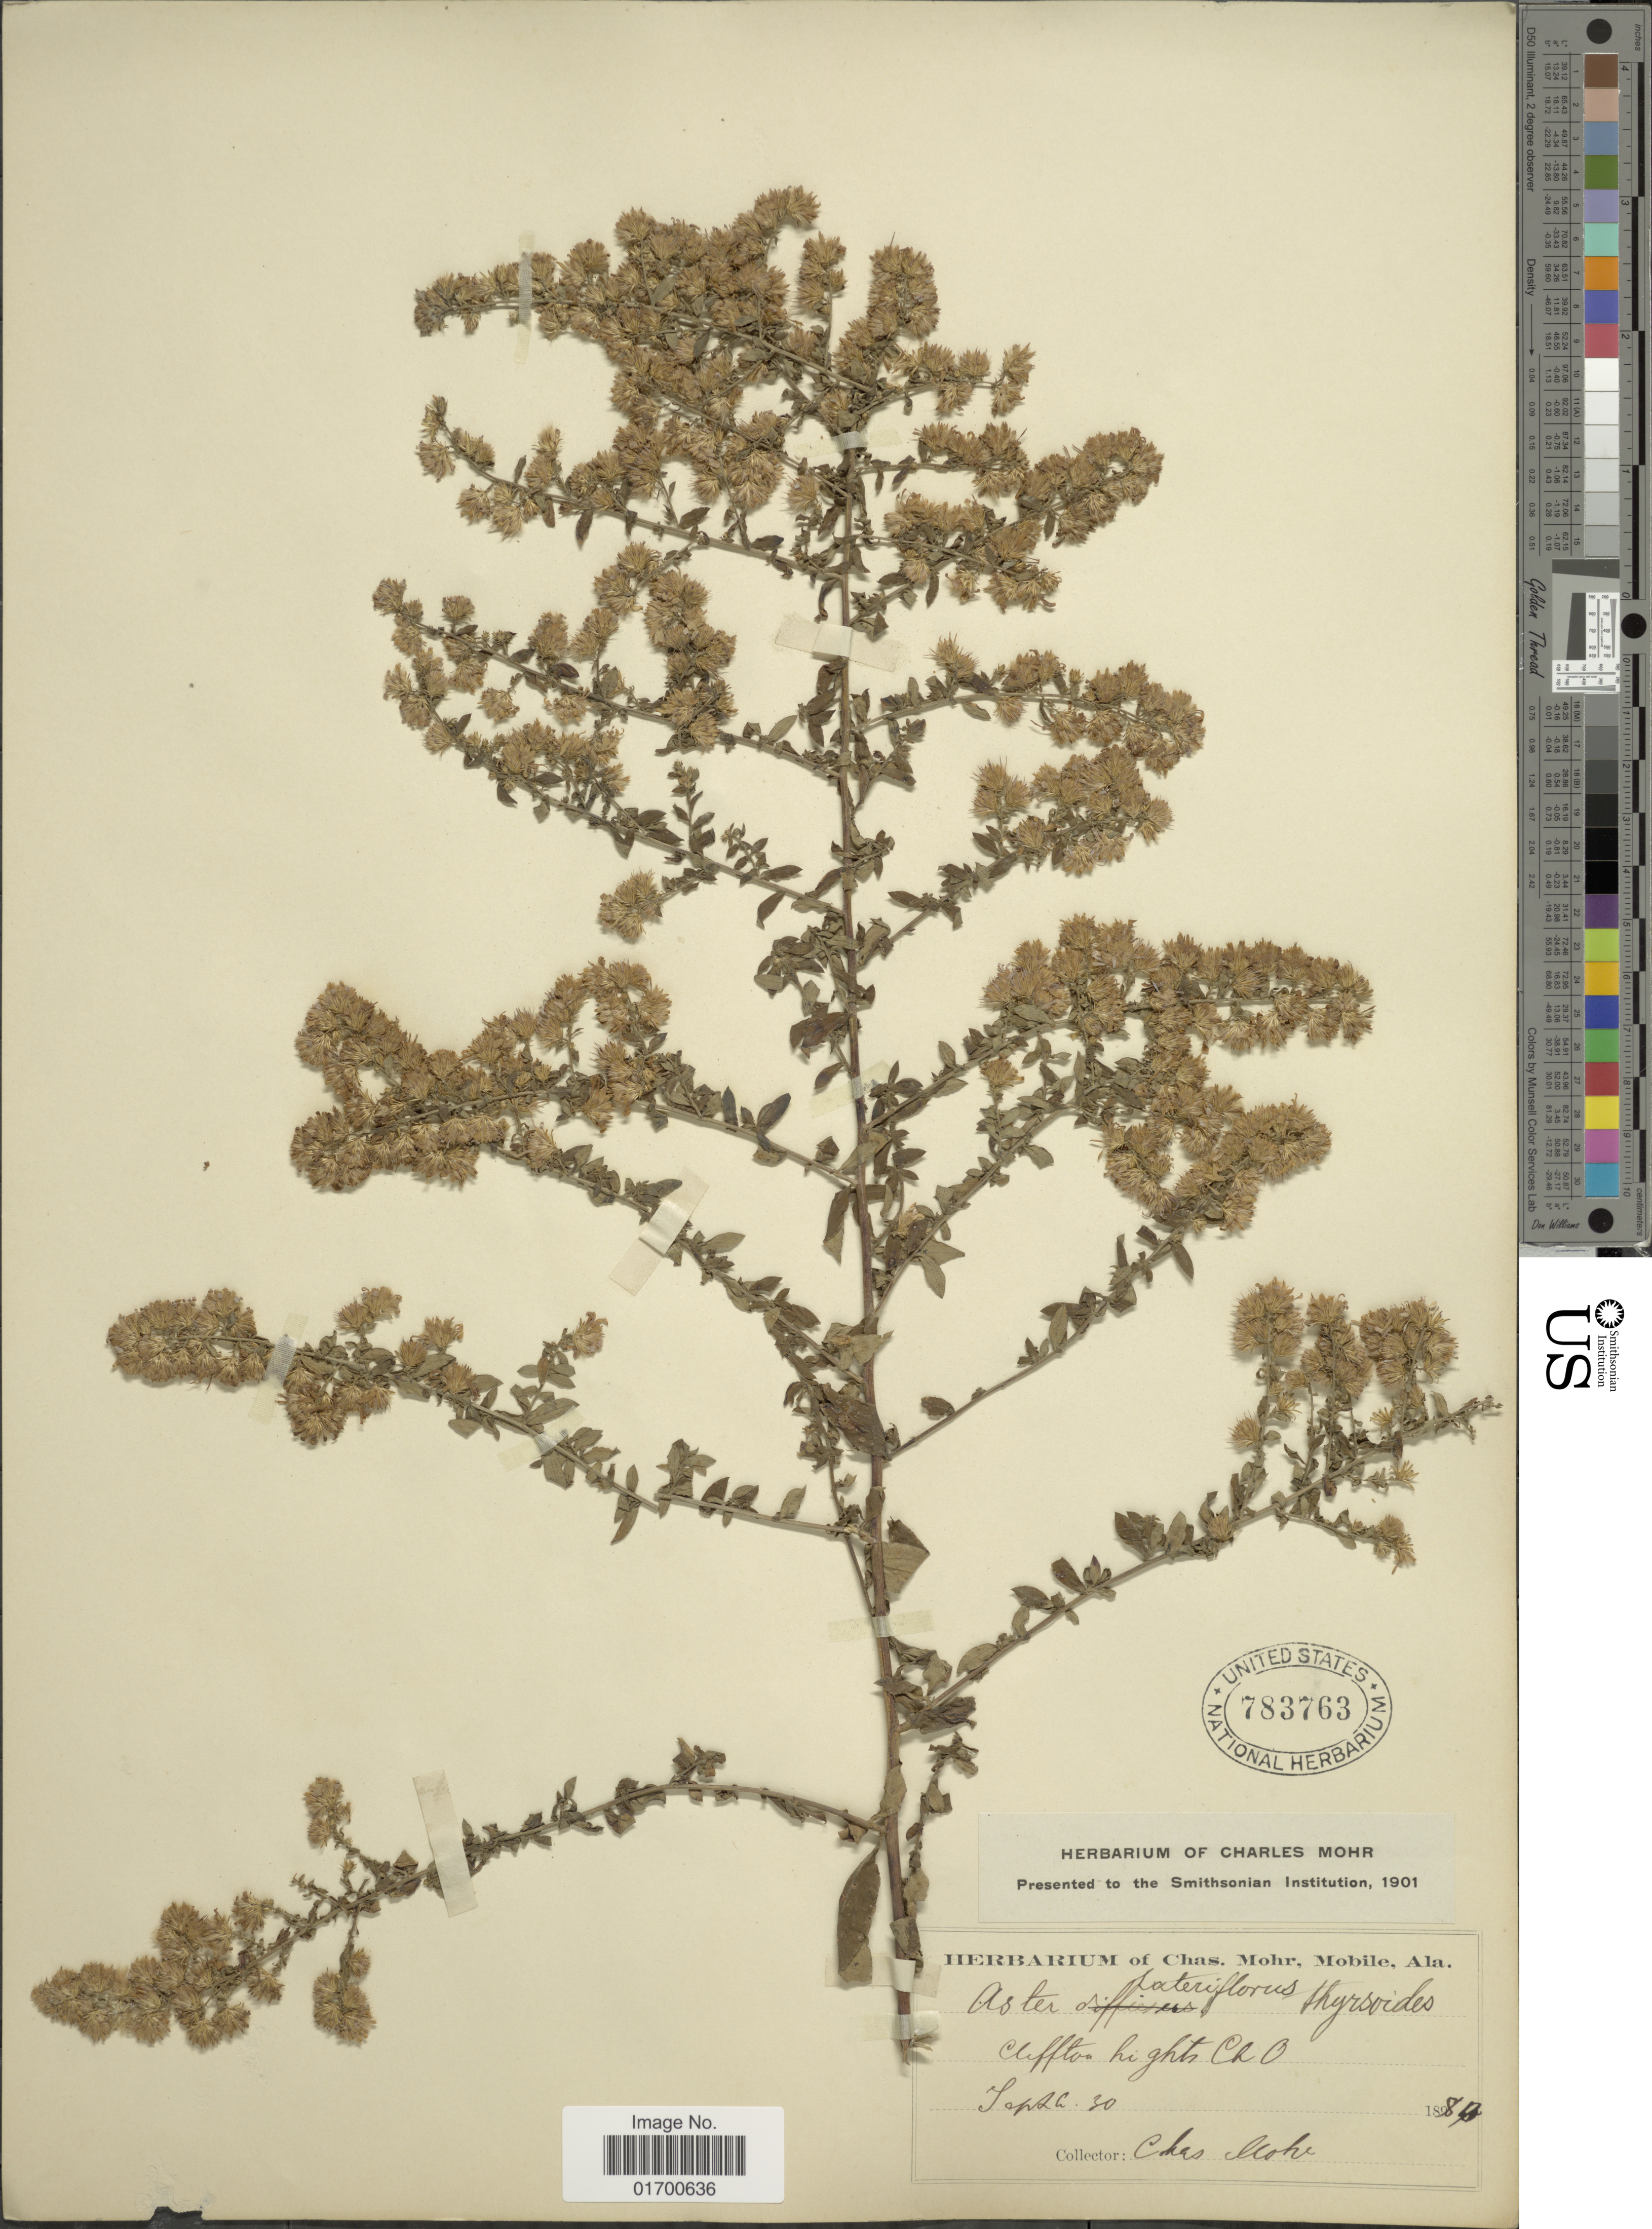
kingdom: Plantae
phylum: Tracheophyta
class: Magnoliopsida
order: Asterales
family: Asteraceae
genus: Symphyotrichum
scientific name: Symphyotrichum lateriflorum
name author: (L.) Á. Löve & D. Löve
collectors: Mohr, C. T. (herbarium)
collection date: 1889-09-30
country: United States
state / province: Ohio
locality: Clifton hights Ch O.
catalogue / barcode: US 783763